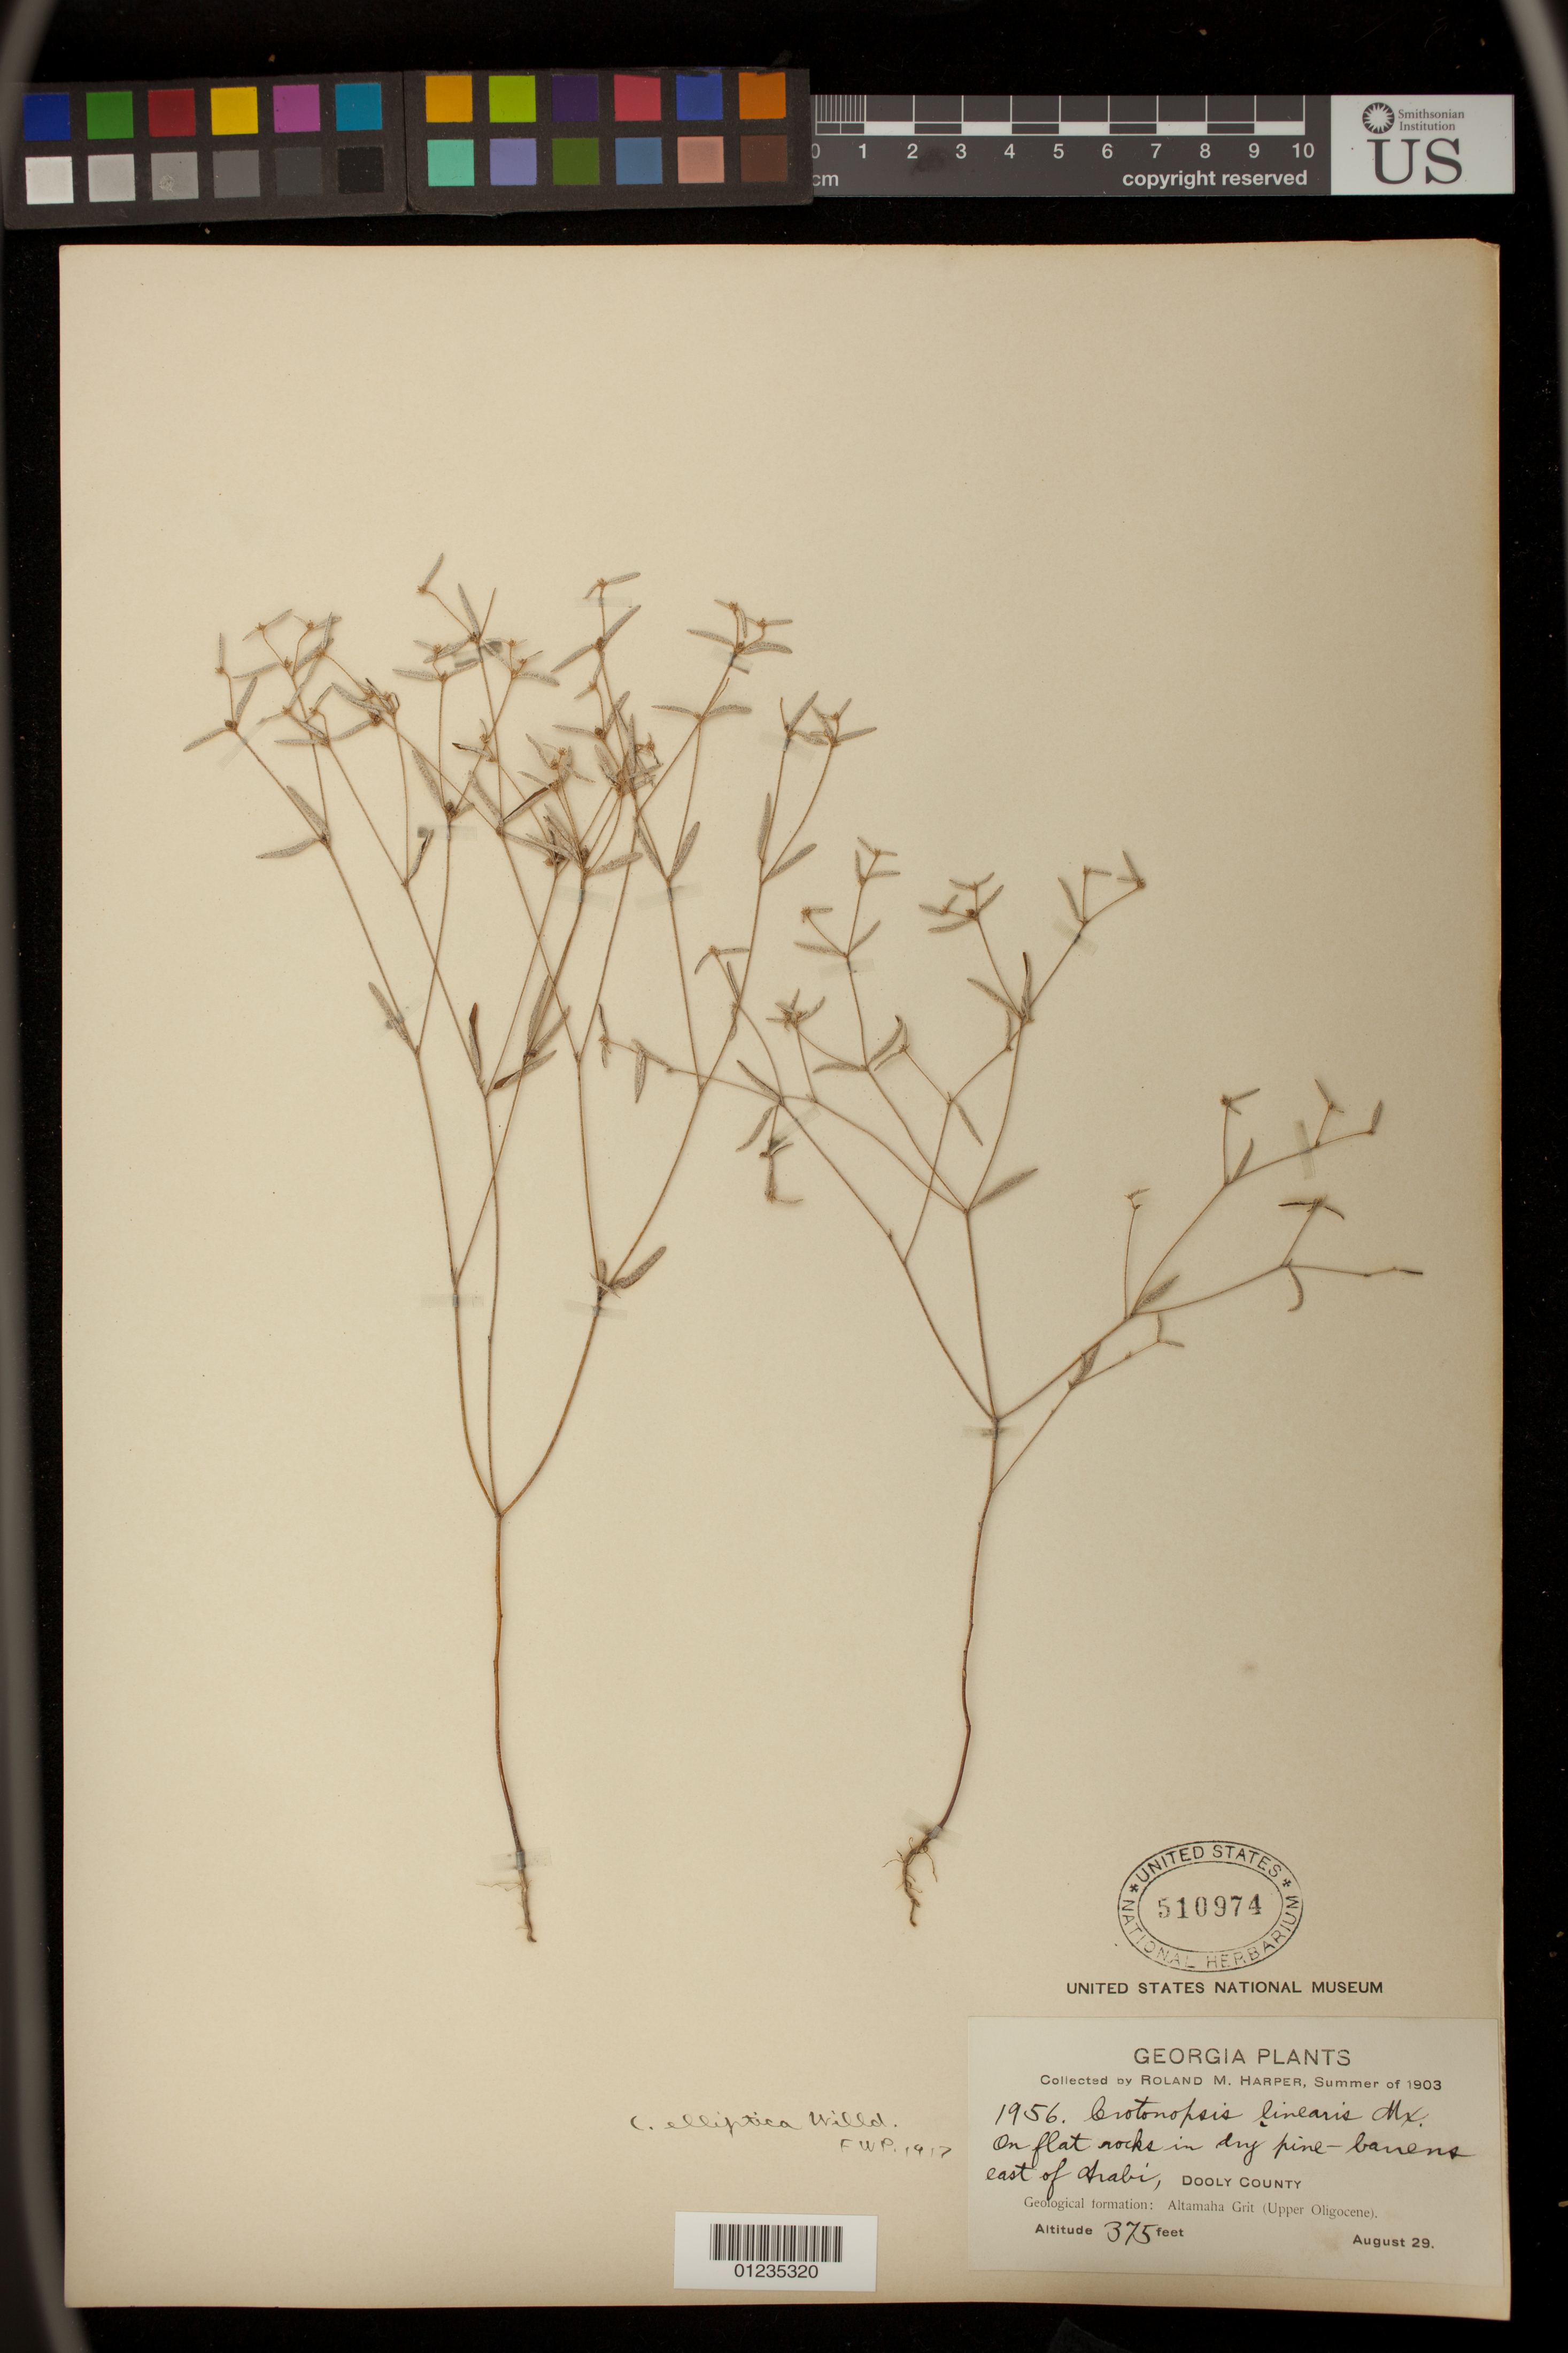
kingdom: Plantae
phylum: Tracheophyta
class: Magnoliopsida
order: Malpighiales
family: Euphorbiaceae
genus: Crotonopsis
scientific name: Crotonopsis elliptica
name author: Willd.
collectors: R. M. Harper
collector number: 1956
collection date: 1903-08-29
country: United States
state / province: Georgia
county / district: Dooly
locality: east of Arabi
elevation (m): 114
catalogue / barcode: US 510974